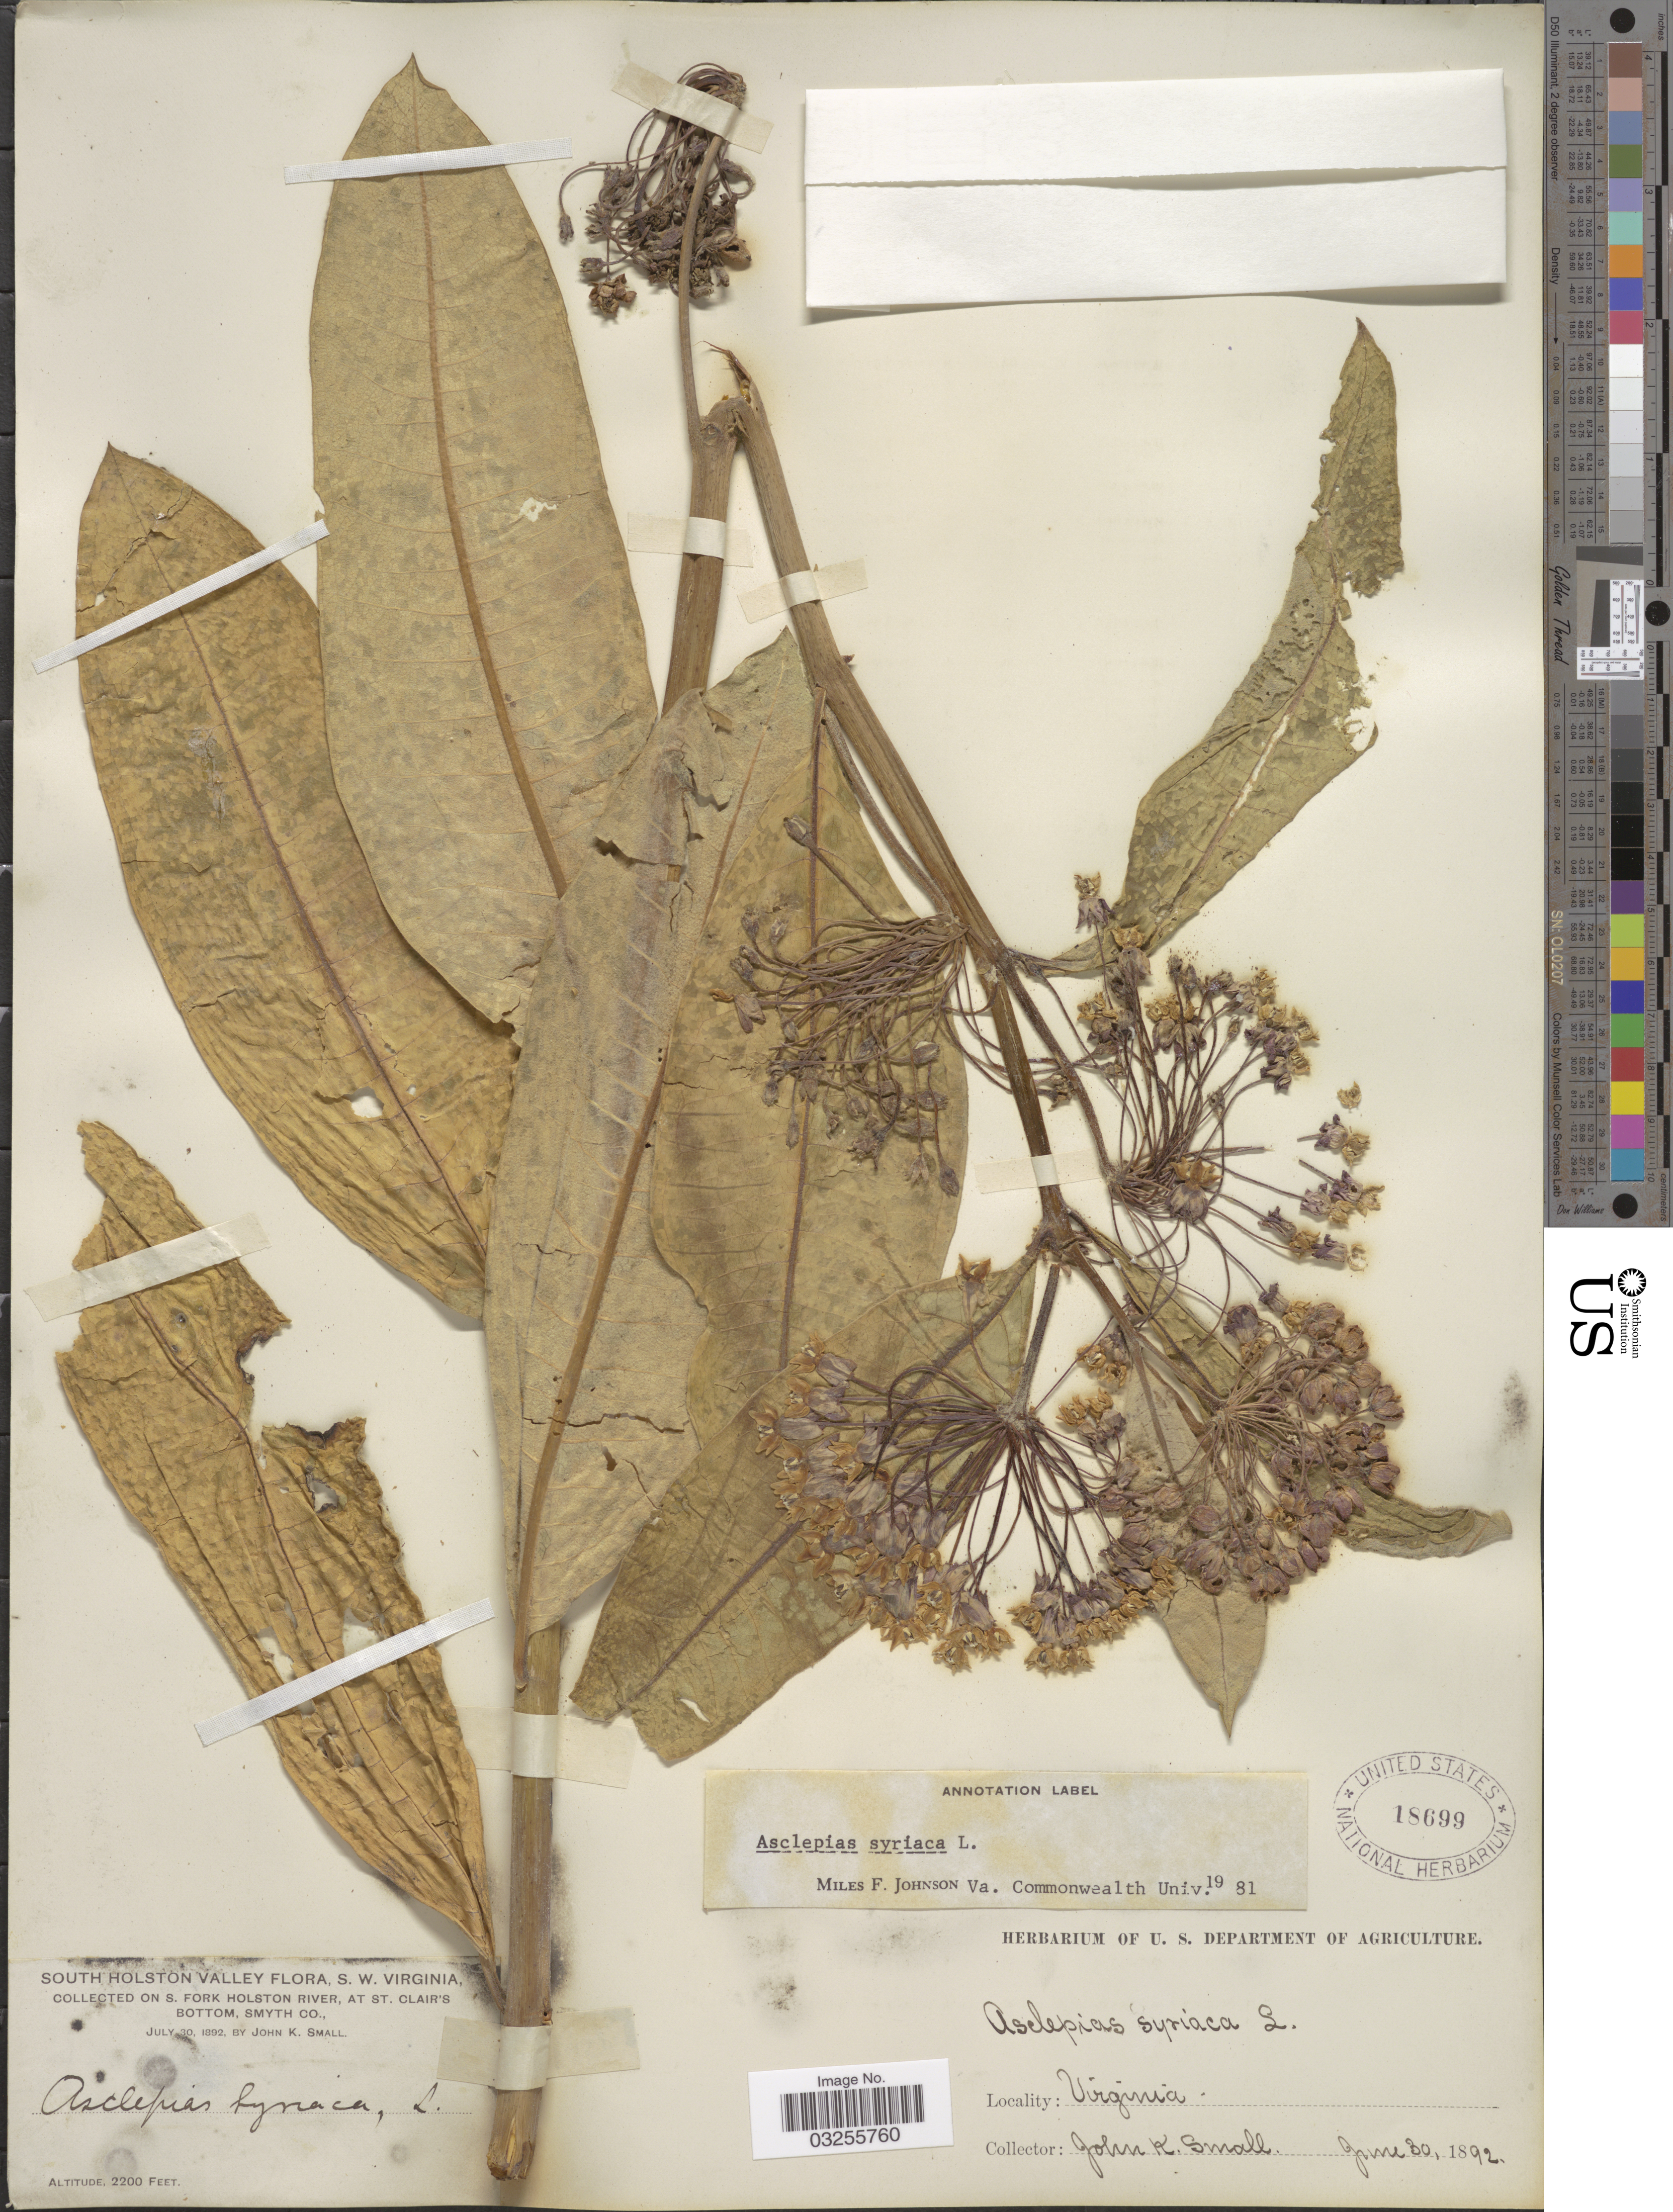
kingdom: Plantae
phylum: Tracheophyta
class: Magnoliopsida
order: Gentianales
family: Apocynaceae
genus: Asclepias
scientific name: Asclepias syriaca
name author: L.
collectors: J. K. Small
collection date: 1892-06-30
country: United States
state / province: Virginia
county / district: Smyth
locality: South Holston Valley. S.W. Virginia. S. Fork Holston River, at St. Clair's Bottom, Smyth Co.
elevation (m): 671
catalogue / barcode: US 18699